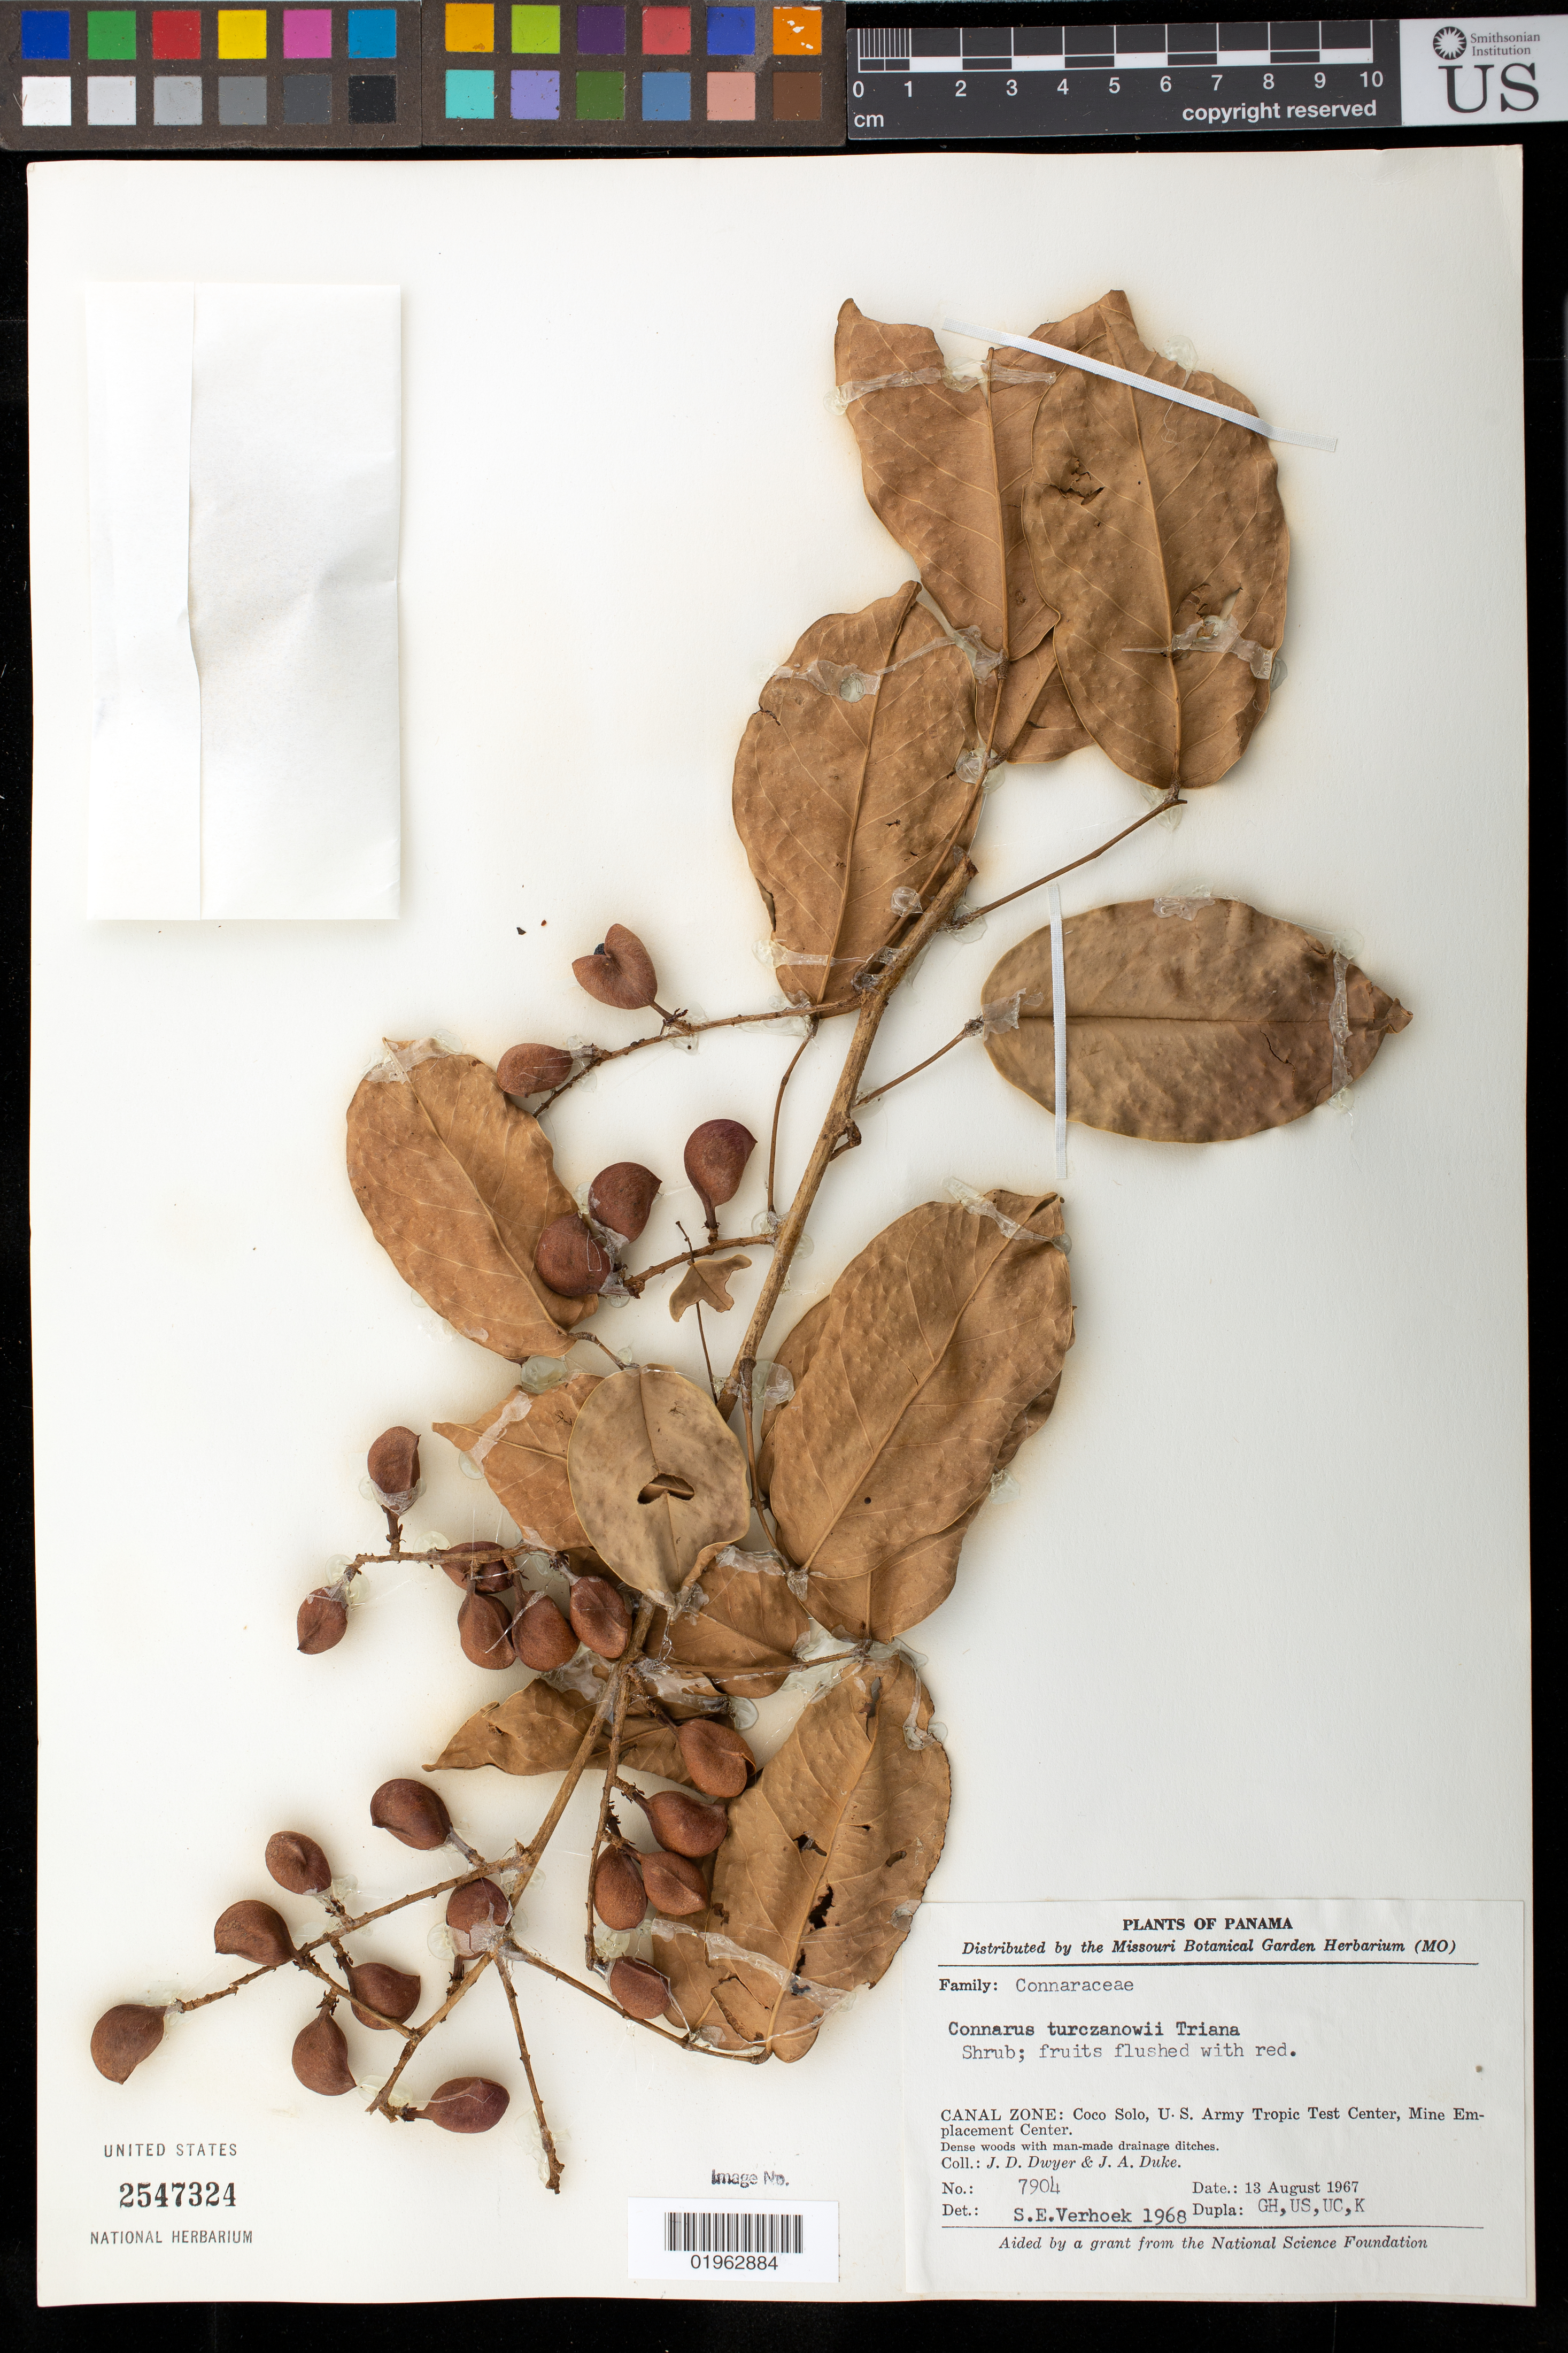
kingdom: Plantae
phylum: Tracheophyta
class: Magnoliopsida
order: Oxalidales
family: Connaraceae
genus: Connarus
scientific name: Connarus turczaninowii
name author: Triana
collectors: J. D. Dwyer & J. A. Duke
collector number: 7904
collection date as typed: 13 Aug 1967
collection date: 1967-08-13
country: Panama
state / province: Colón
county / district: Canal Zone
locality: Coco Solo, US Army Tropic Test Center, Mine Emplacement Center.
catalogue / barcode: US 2547324